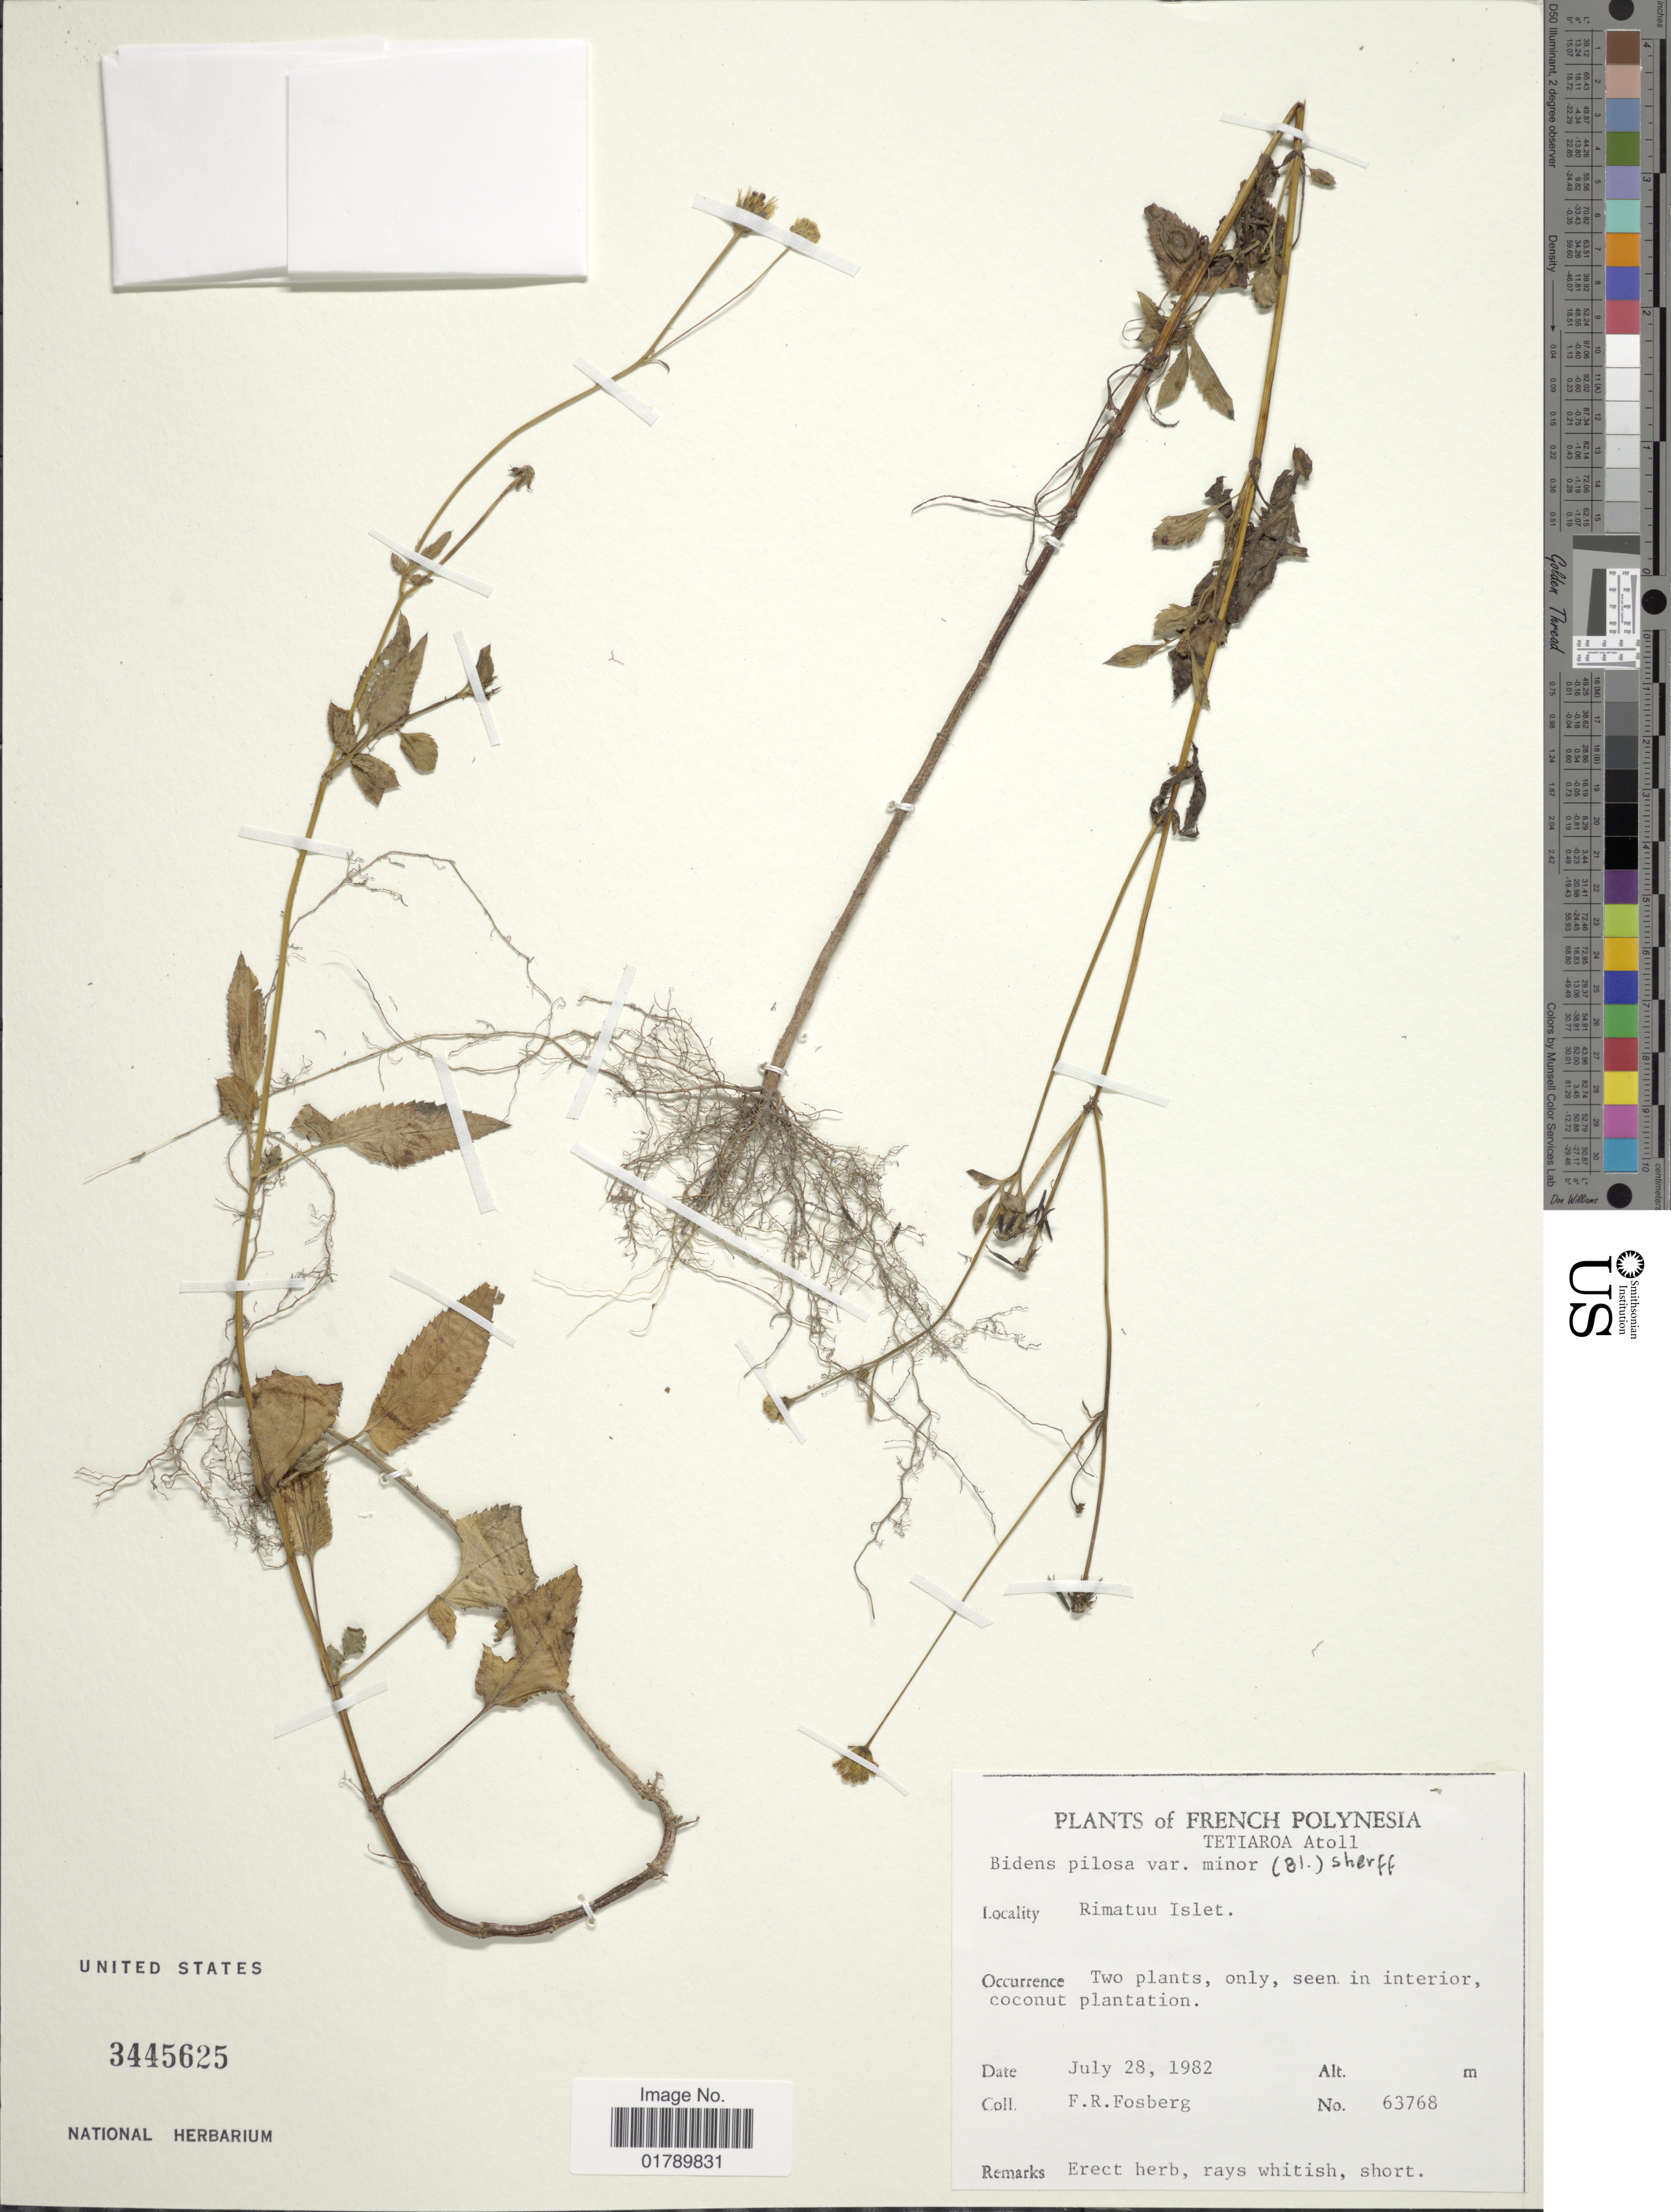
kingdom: Plantae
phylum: Tracheophyta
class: Magnoliopsida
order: Asterales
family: Asteraceae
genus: Bidens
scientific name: Bidens pilosa var. minor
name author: (Blume) Sherff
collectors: F. R. Fosberg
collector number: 63768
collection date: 1982-07-28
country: French Polynesia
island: Tetiaroa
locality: Tetiaroa Atoll. Rimatuu Islet.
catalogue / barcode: US 3445625